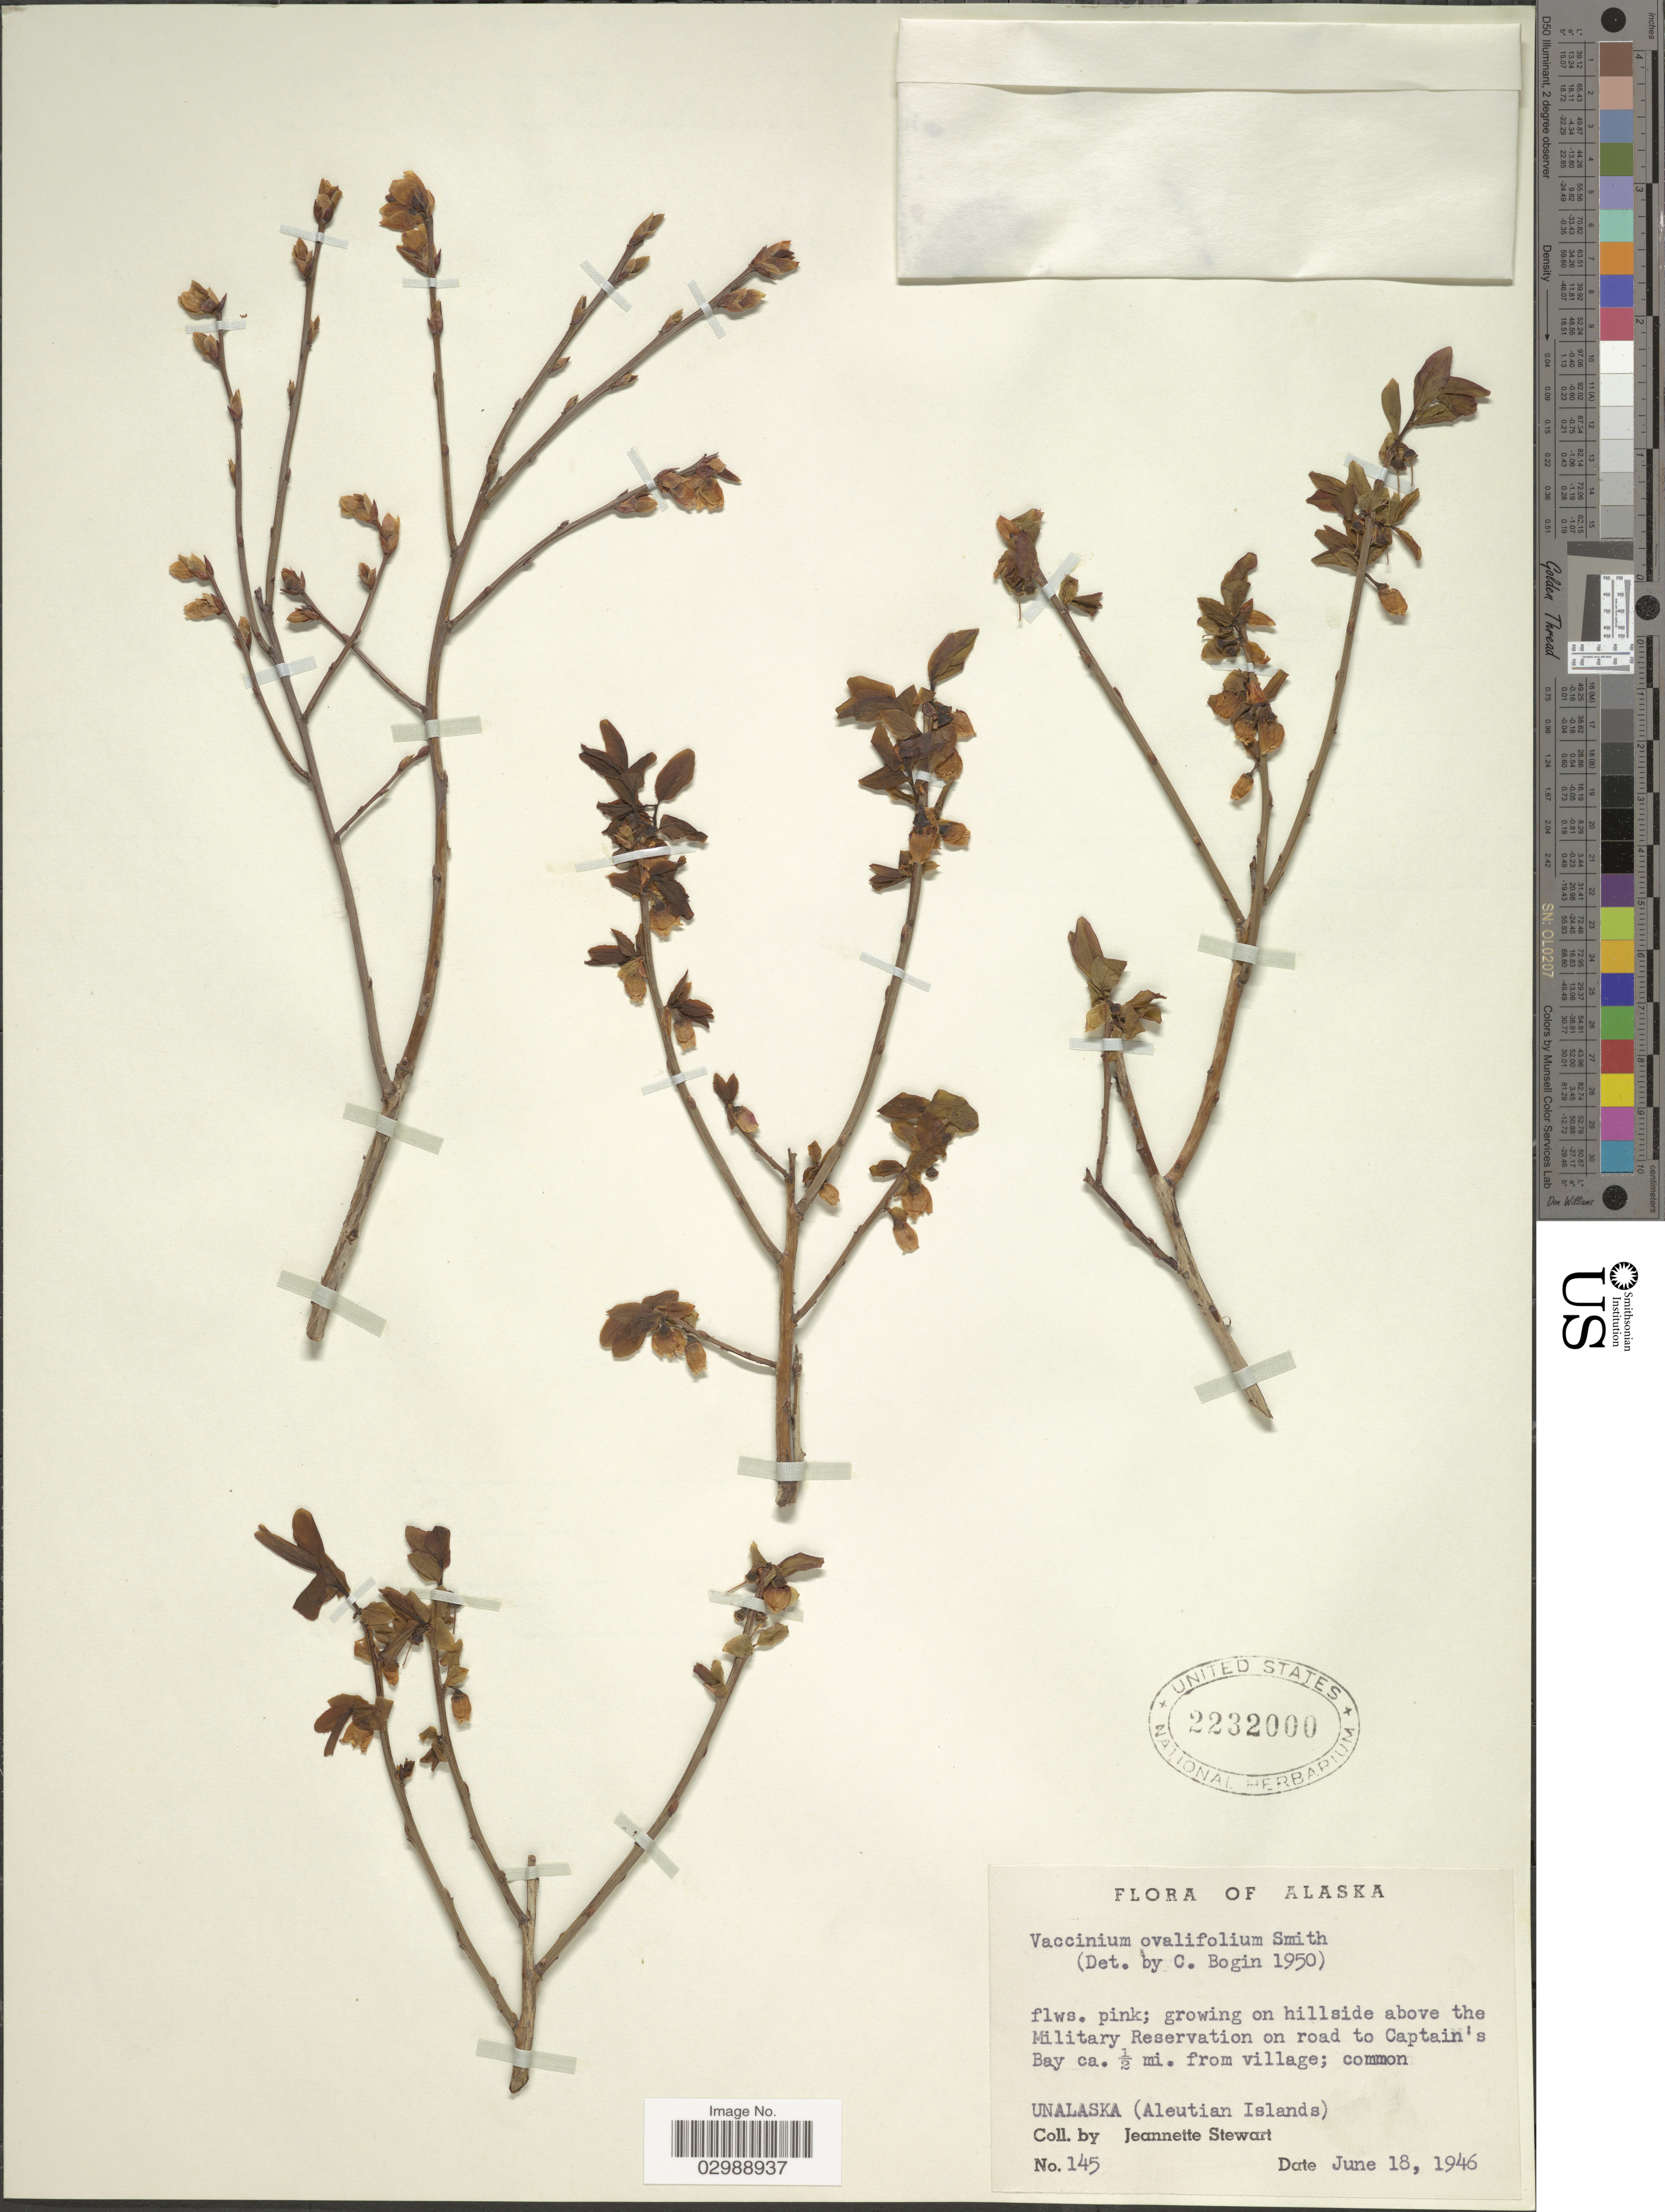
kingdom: Plantae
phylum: Tracheophyta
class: Magnoliopsida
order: Ericales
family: Ericaceae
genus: Vaccinium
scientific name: Vaccinium ovalifolium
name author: Sm.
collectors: J. Stewart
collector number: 145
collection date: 1946-06-18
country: United States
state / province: Alaska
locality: On hillside above the Military Reservation on road to Captain's Bay ca. ½ mi. from village. Unalaska (Aleutian Islands).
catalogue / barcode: US 2232000